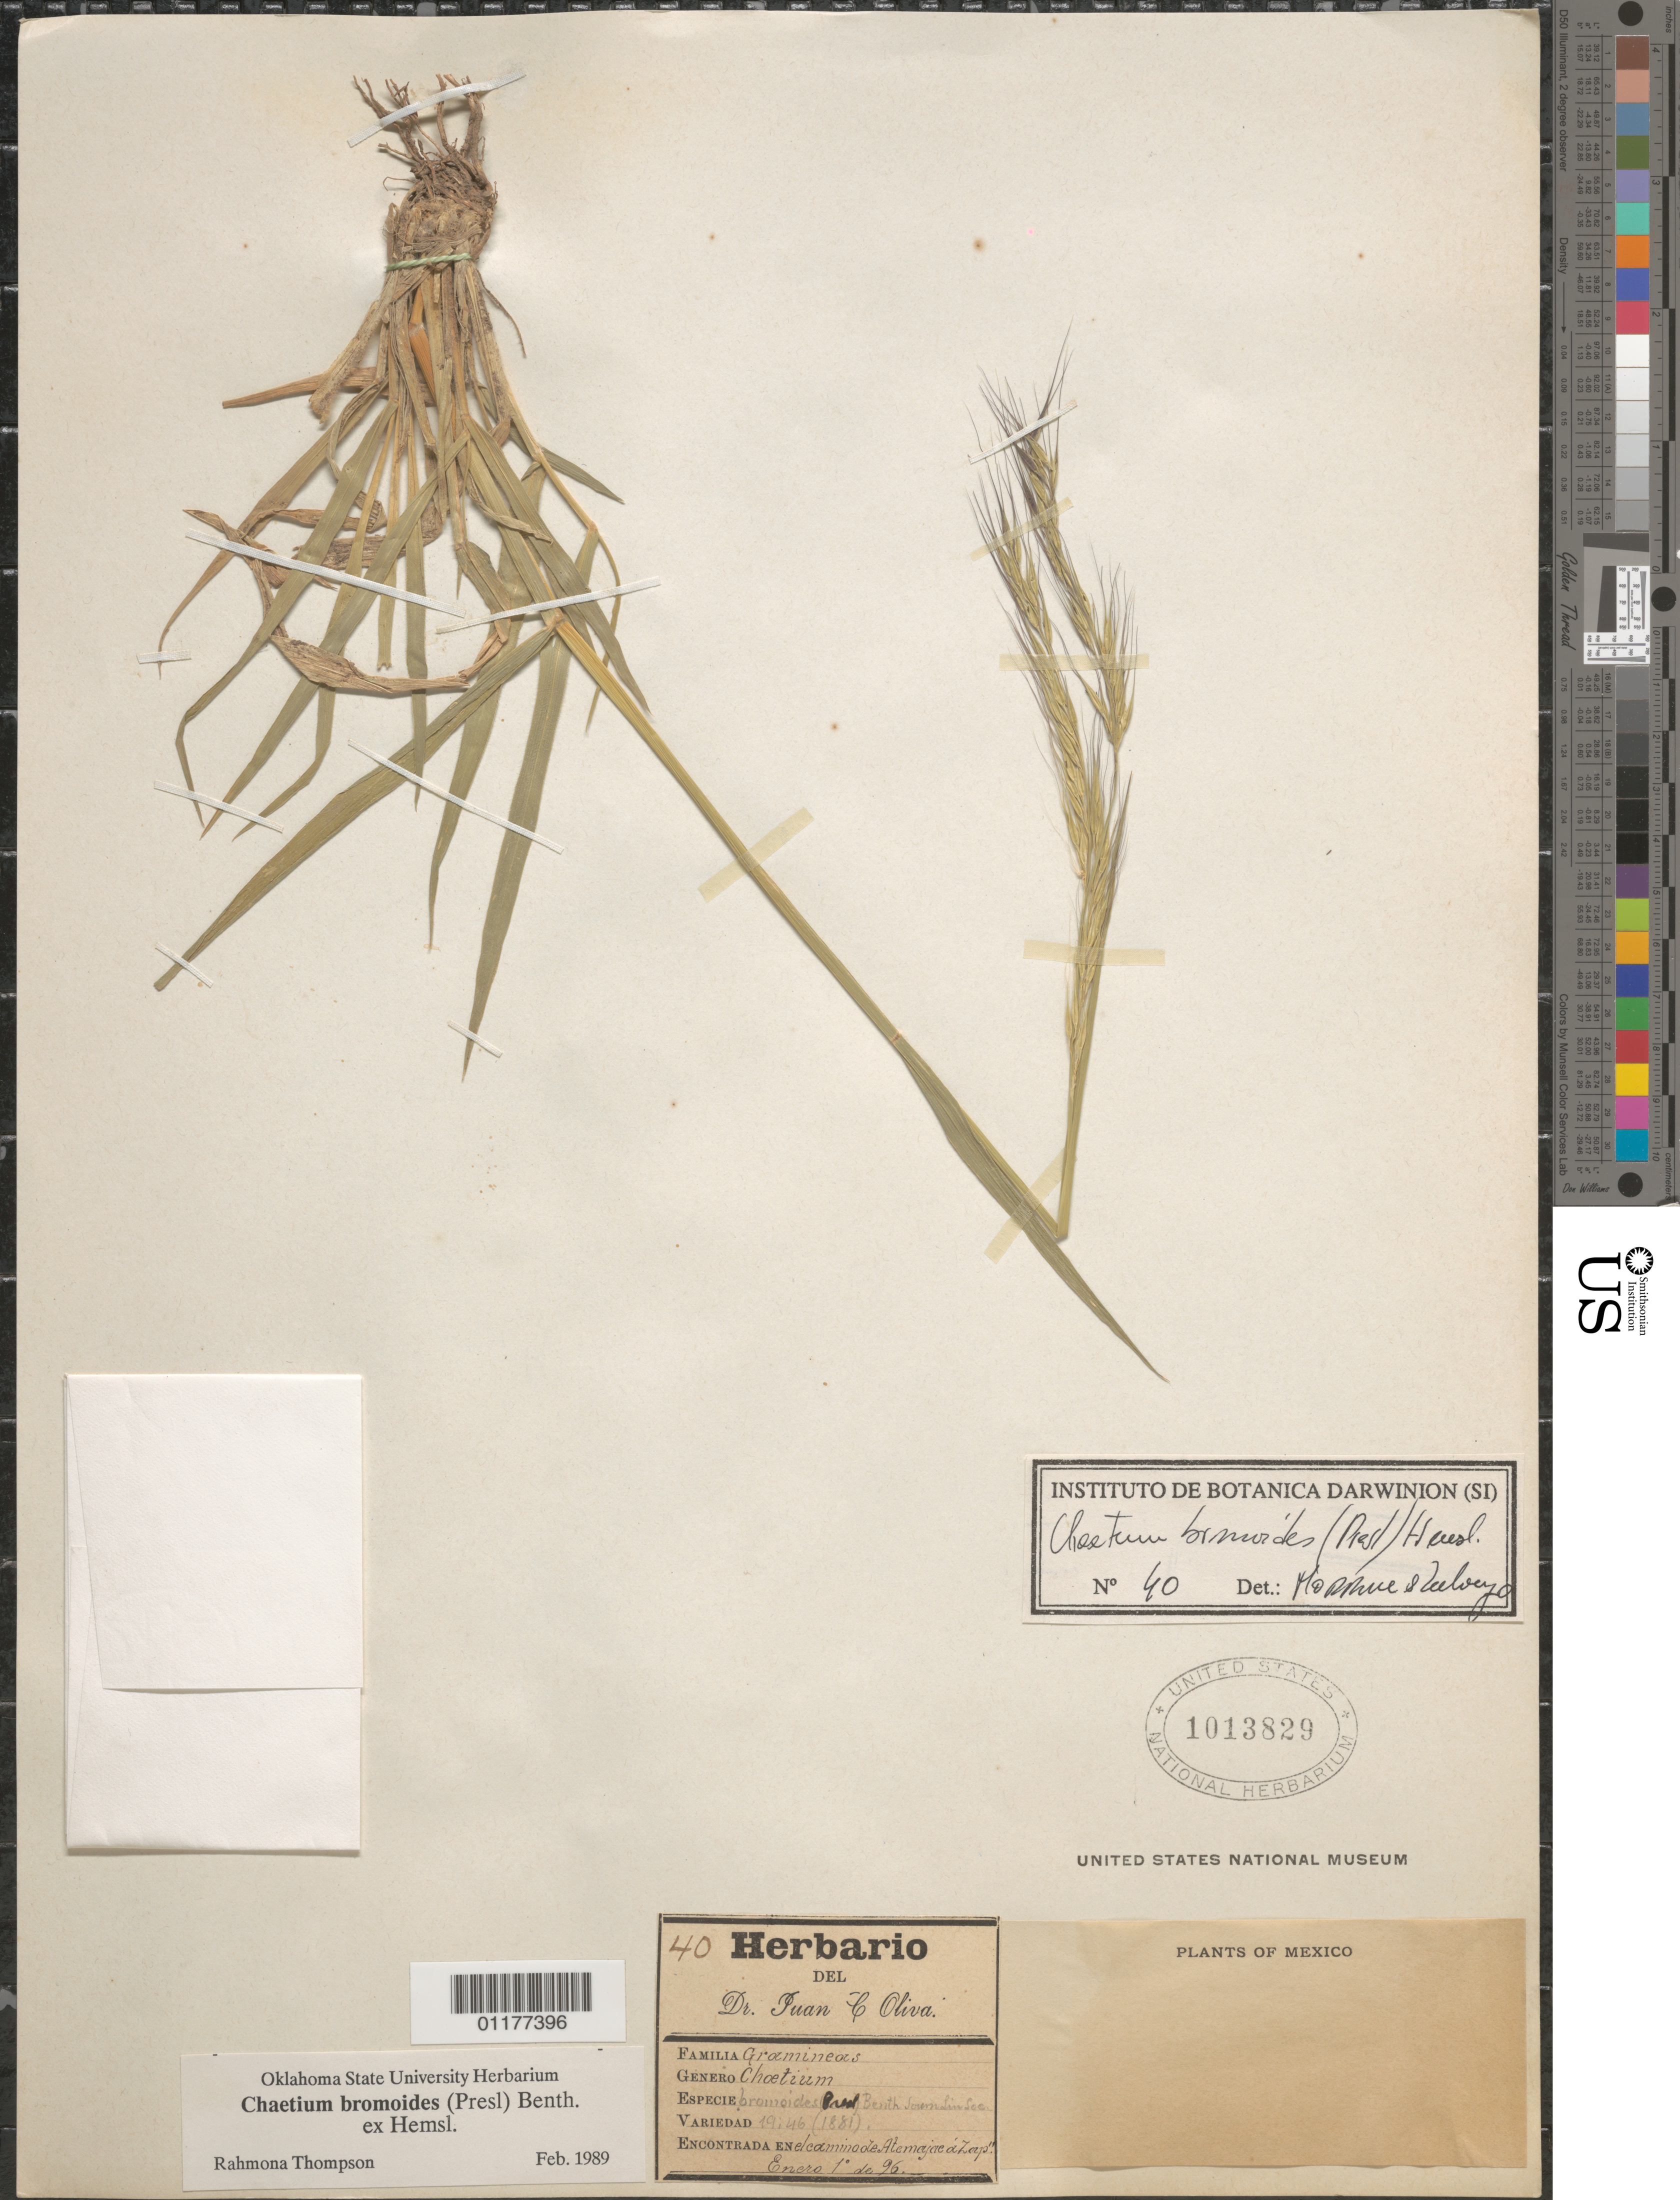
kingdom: Plantae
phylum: Tracheophyta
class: Liliopsida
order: Poales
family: Poaceae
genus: Chaetium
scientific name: Chaetium bromoides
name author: (J. Presl) Benth. ex Hemsl.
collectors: J. C. Oliva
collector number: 40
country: Mexico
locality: Encontrada en elcaminode Atemajae a Zoys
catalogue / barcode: US 1013829